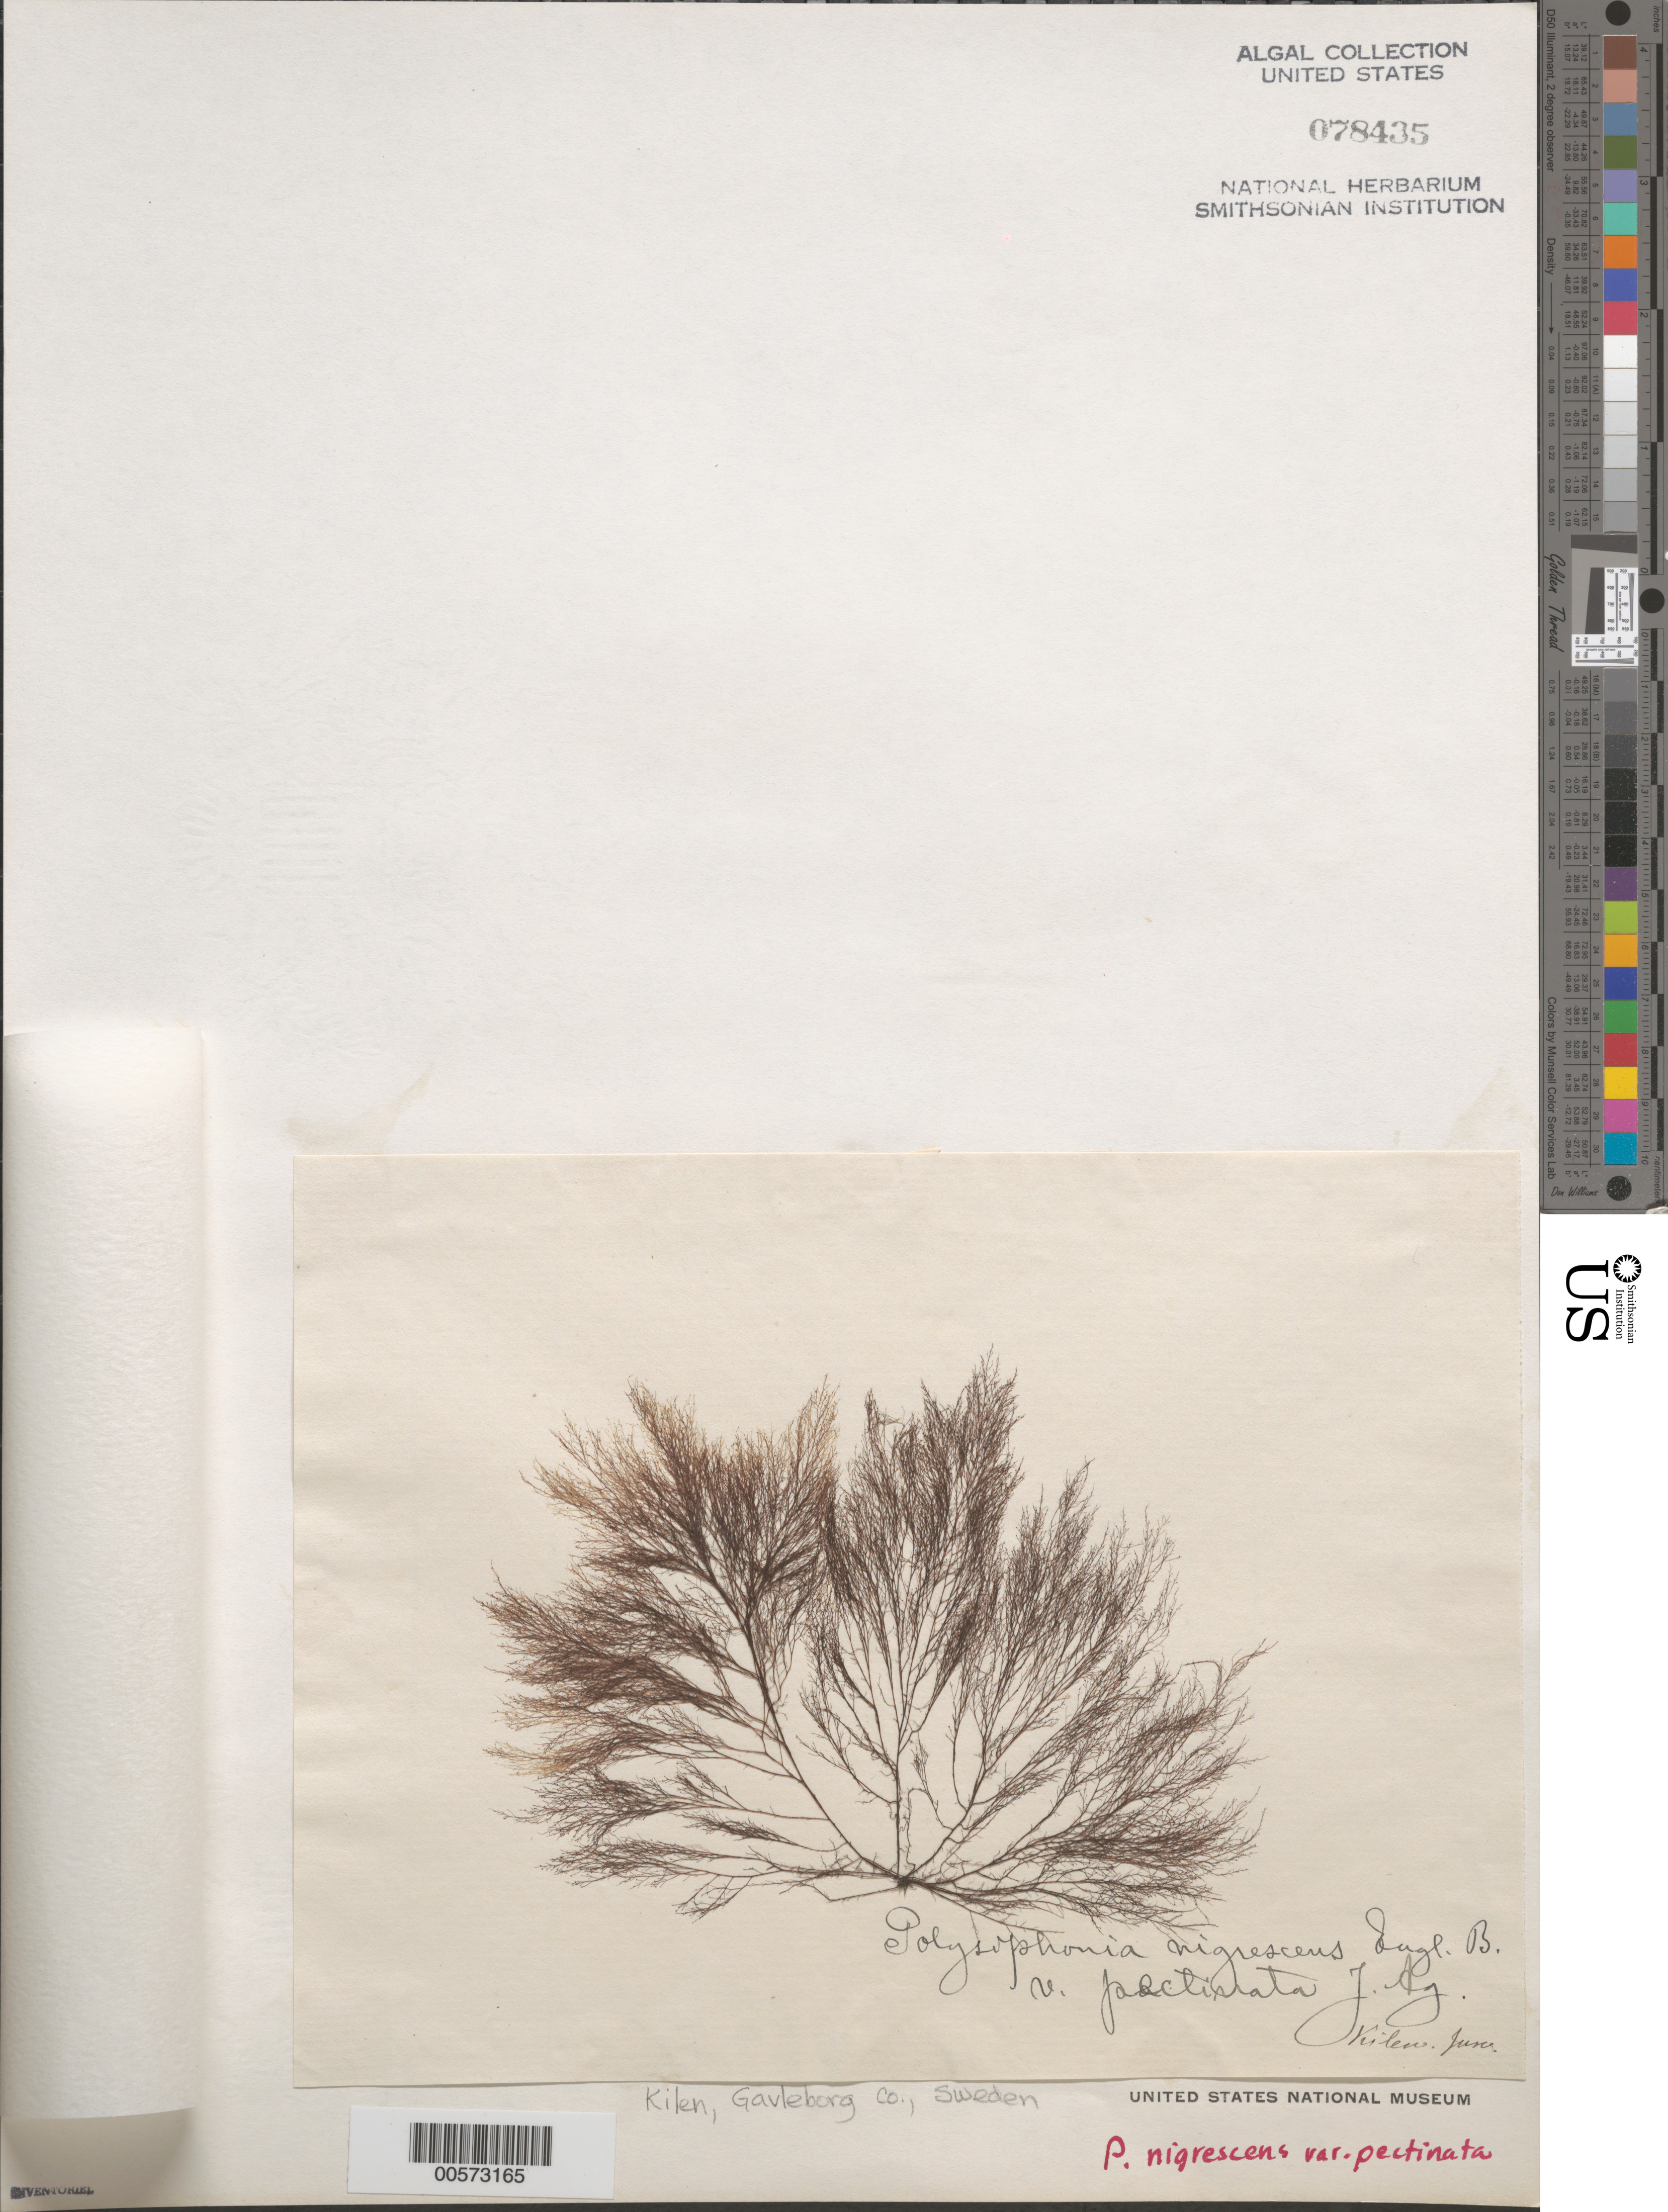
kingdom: Plantae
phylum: Rhodophyta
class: Florideophyceae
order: Ceramiales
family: Rhodomelaceae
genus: Vertebrata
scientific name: Vertebrata fucoides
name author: (Hudson) Kuntze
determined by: Algae name updating Project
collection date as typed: Jun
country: Sweden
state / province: Gävleborg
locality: Kilen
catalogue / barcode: US 78435